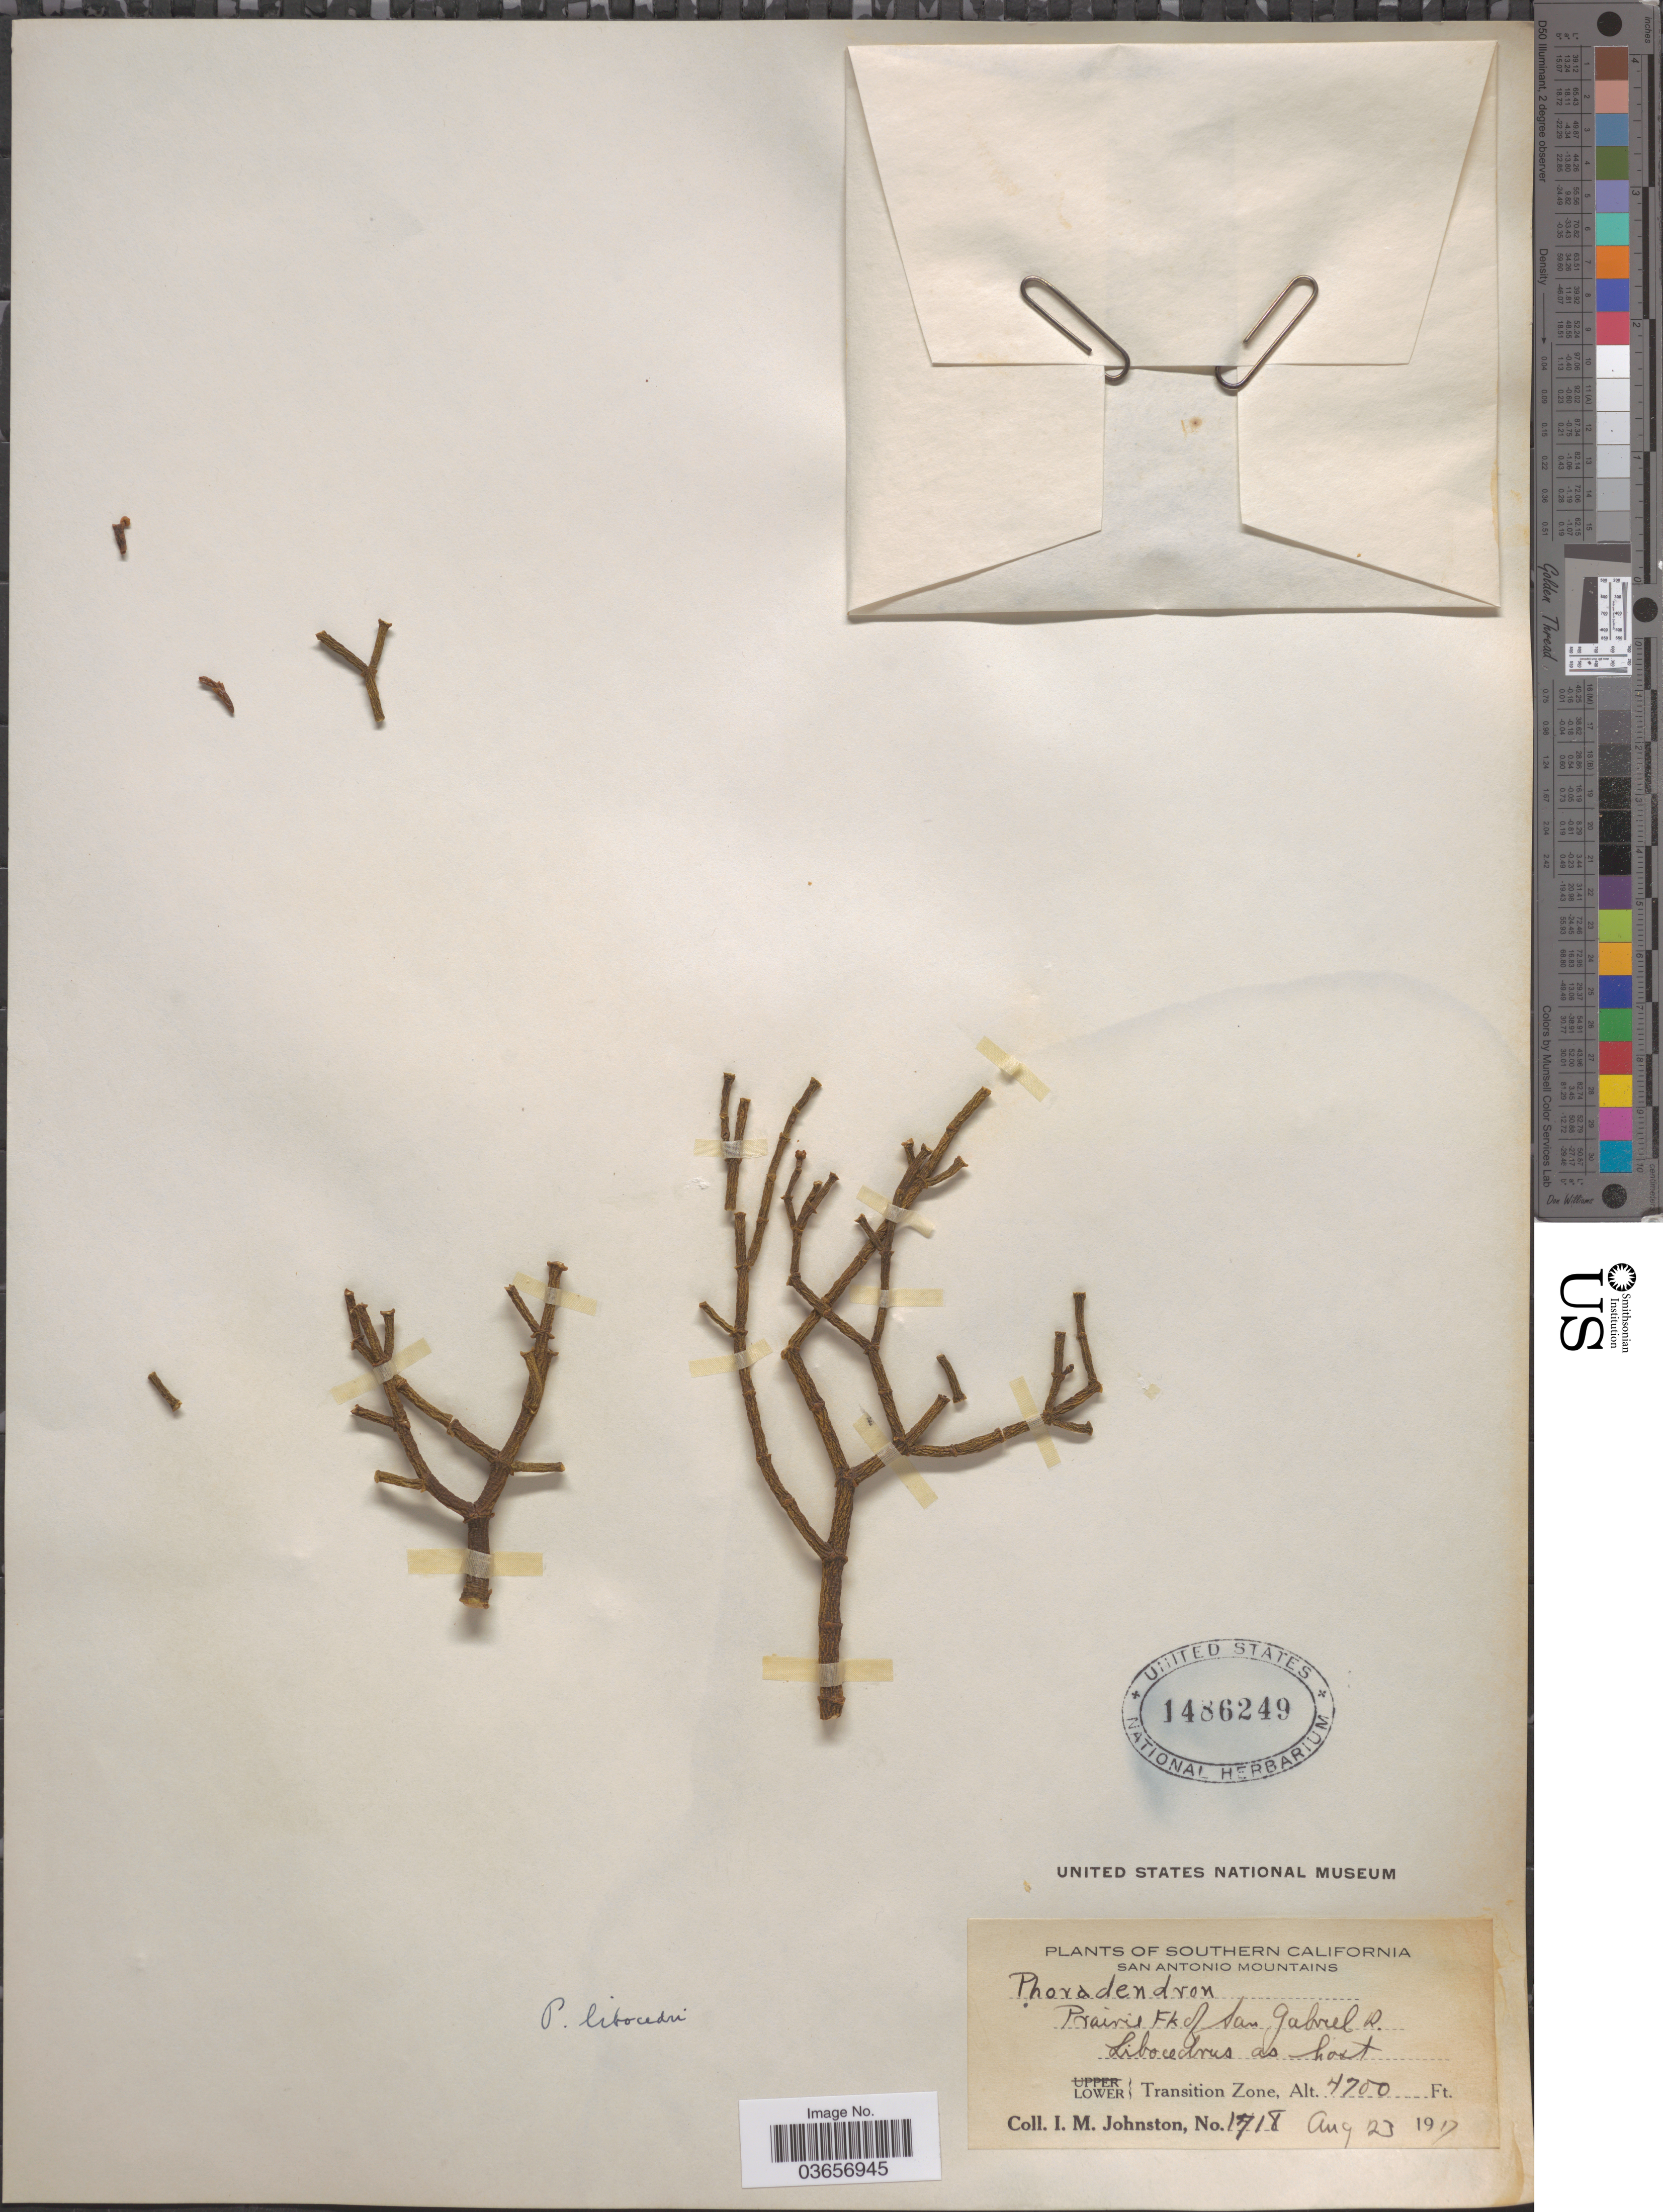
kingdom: Plantae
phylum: Tracheophyta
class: Magnoliopsida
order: Santalales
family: Viscaceae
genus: Phoradendron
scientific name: Phoradendron libocedri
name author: (Engelm.) Howell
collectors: I.M. Johnston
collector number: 1718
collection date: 1917-08-23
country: United States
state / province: California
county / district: Los Angeles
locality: Southern California. San Antonio Mountains. Prairie Fk of San Gabriel R. Lower Transition Zone.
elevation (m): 1433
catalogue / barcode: US 1486249